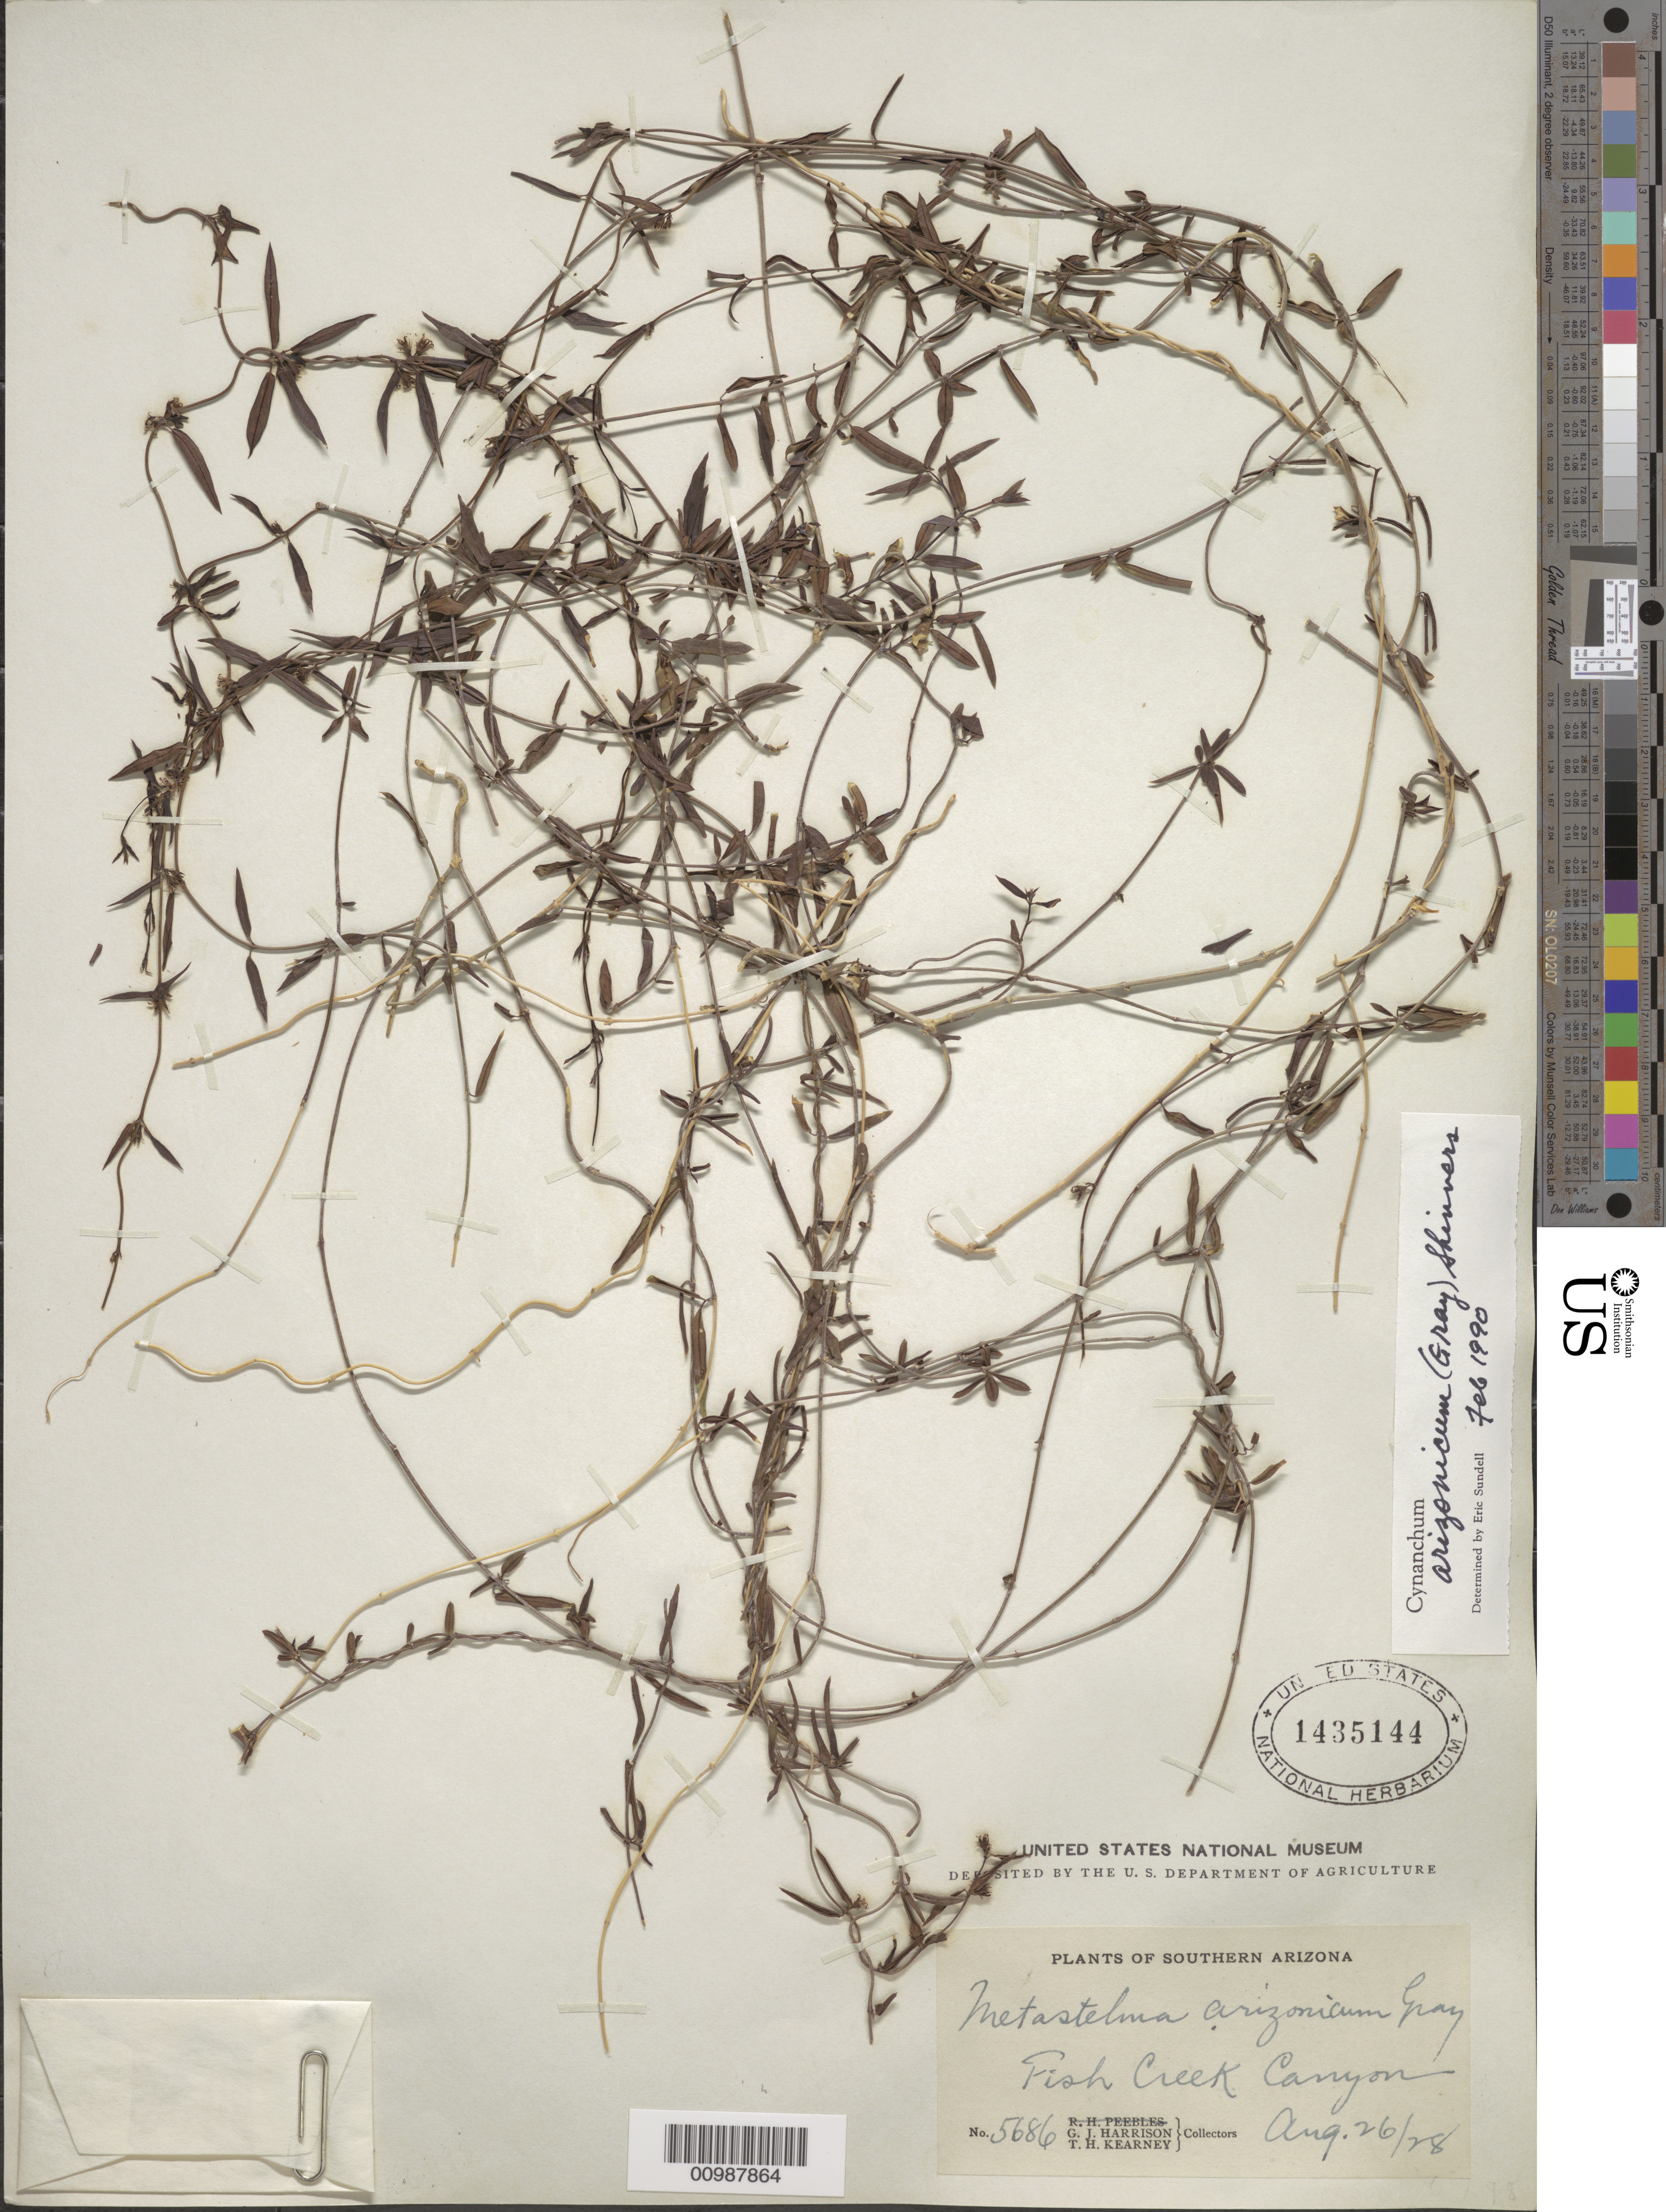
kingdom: Plantae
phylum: Tracheophyta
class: Magnoliopsida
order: Gentianales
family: Apocynaceae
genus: Cynanchum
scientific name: Cynanchum arizonicum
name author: (A. Gray) Shinners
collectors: G. J. Harrison & T. H. Kearney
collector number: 5686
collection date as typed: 26 Aug 1928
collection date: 1928-08-26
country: United States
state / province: Arizona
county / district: Maricopa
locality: Fish Creek Canyon.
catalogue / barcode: US 1435144